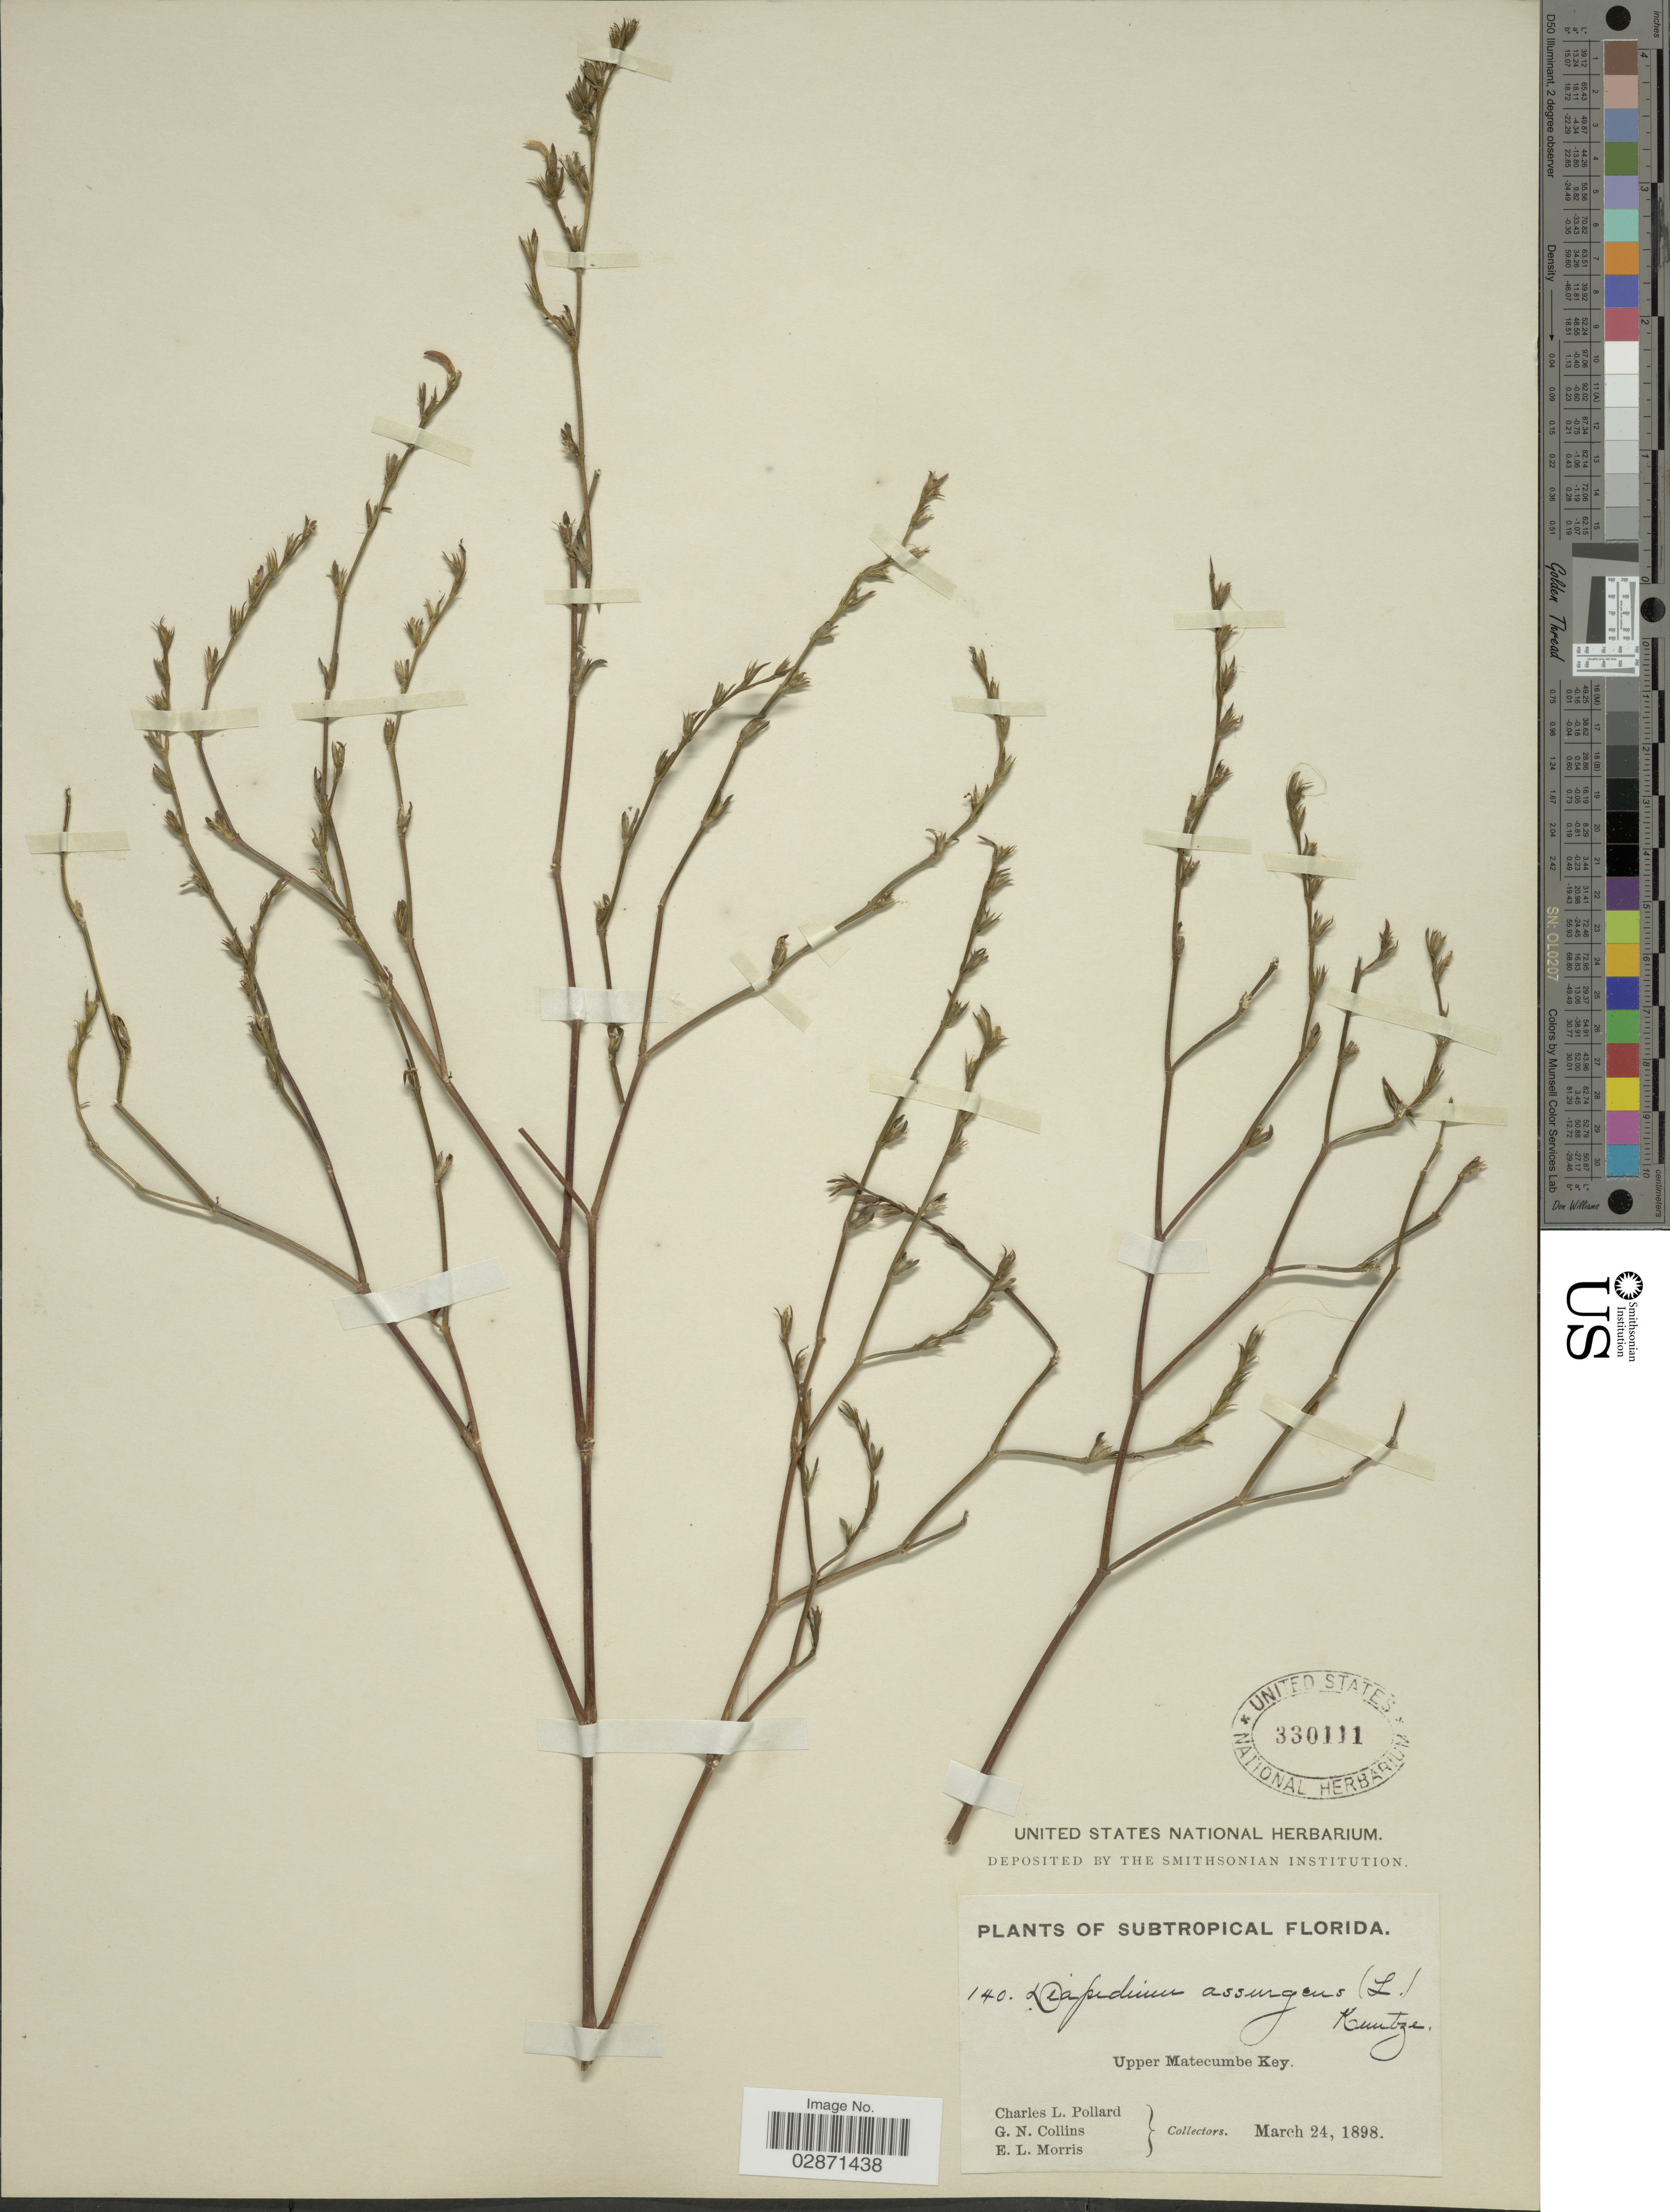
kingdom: Plantae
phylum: Tracheophyta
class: Magnoliopsida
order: Lamiales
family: Acanthaceae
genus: Dicliptera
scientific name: Dicliptera sexangularis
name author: (L.) Juss.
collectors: C. L. Pollard, G. Collins & E. Morris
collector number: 140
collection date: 1898-03-24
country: United States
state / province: Florida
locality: Subtropical Florida. Upper Matecumbe Key.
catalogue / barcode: US 330111